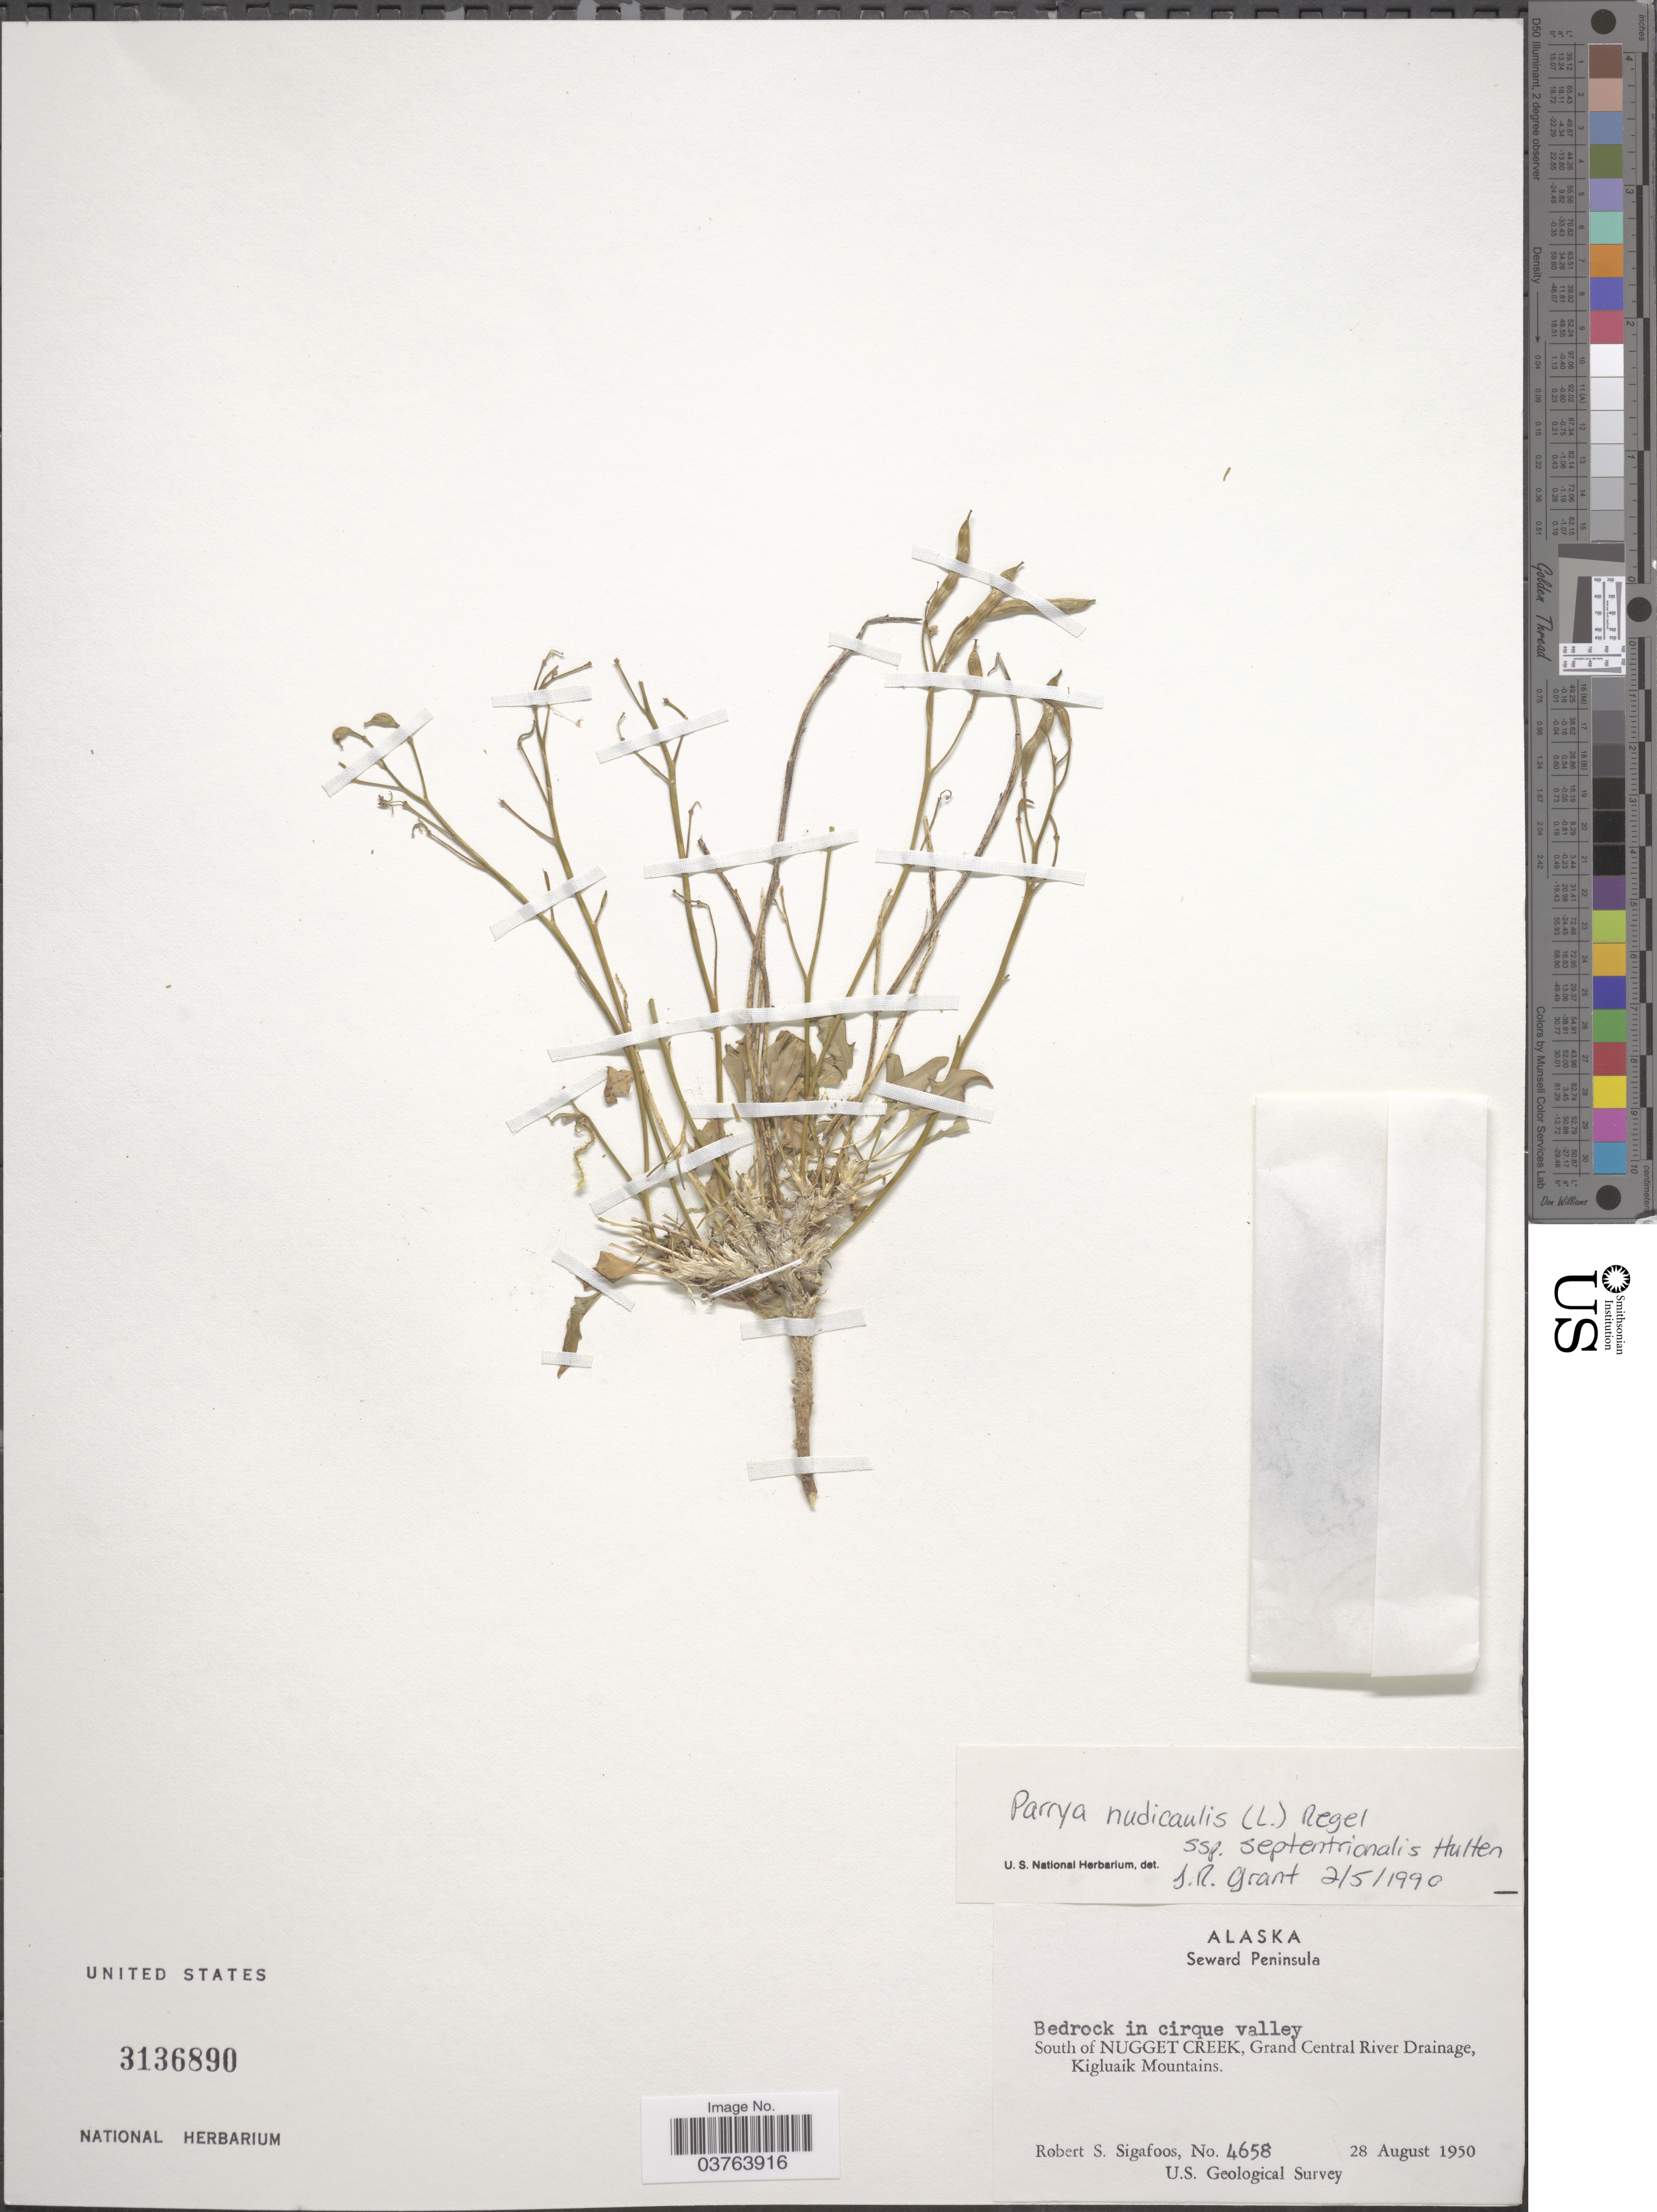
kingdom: Plantae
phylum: Tracheophyta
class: Magnoliopsida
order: Brassicales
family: Brassicaceae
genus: Parrya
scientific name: Parrya nudicaulis subsp. septentrionalis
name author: Hultén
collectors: R. Sigafoos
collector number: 4658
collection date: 1950-08-28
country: United States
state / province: Alaska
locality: Seward Peninsula. Bedrock in cirque valley. South of Nugget Creek, Grand Central River Drainage, Kigluaik Mountains.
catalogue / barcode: US 3136890